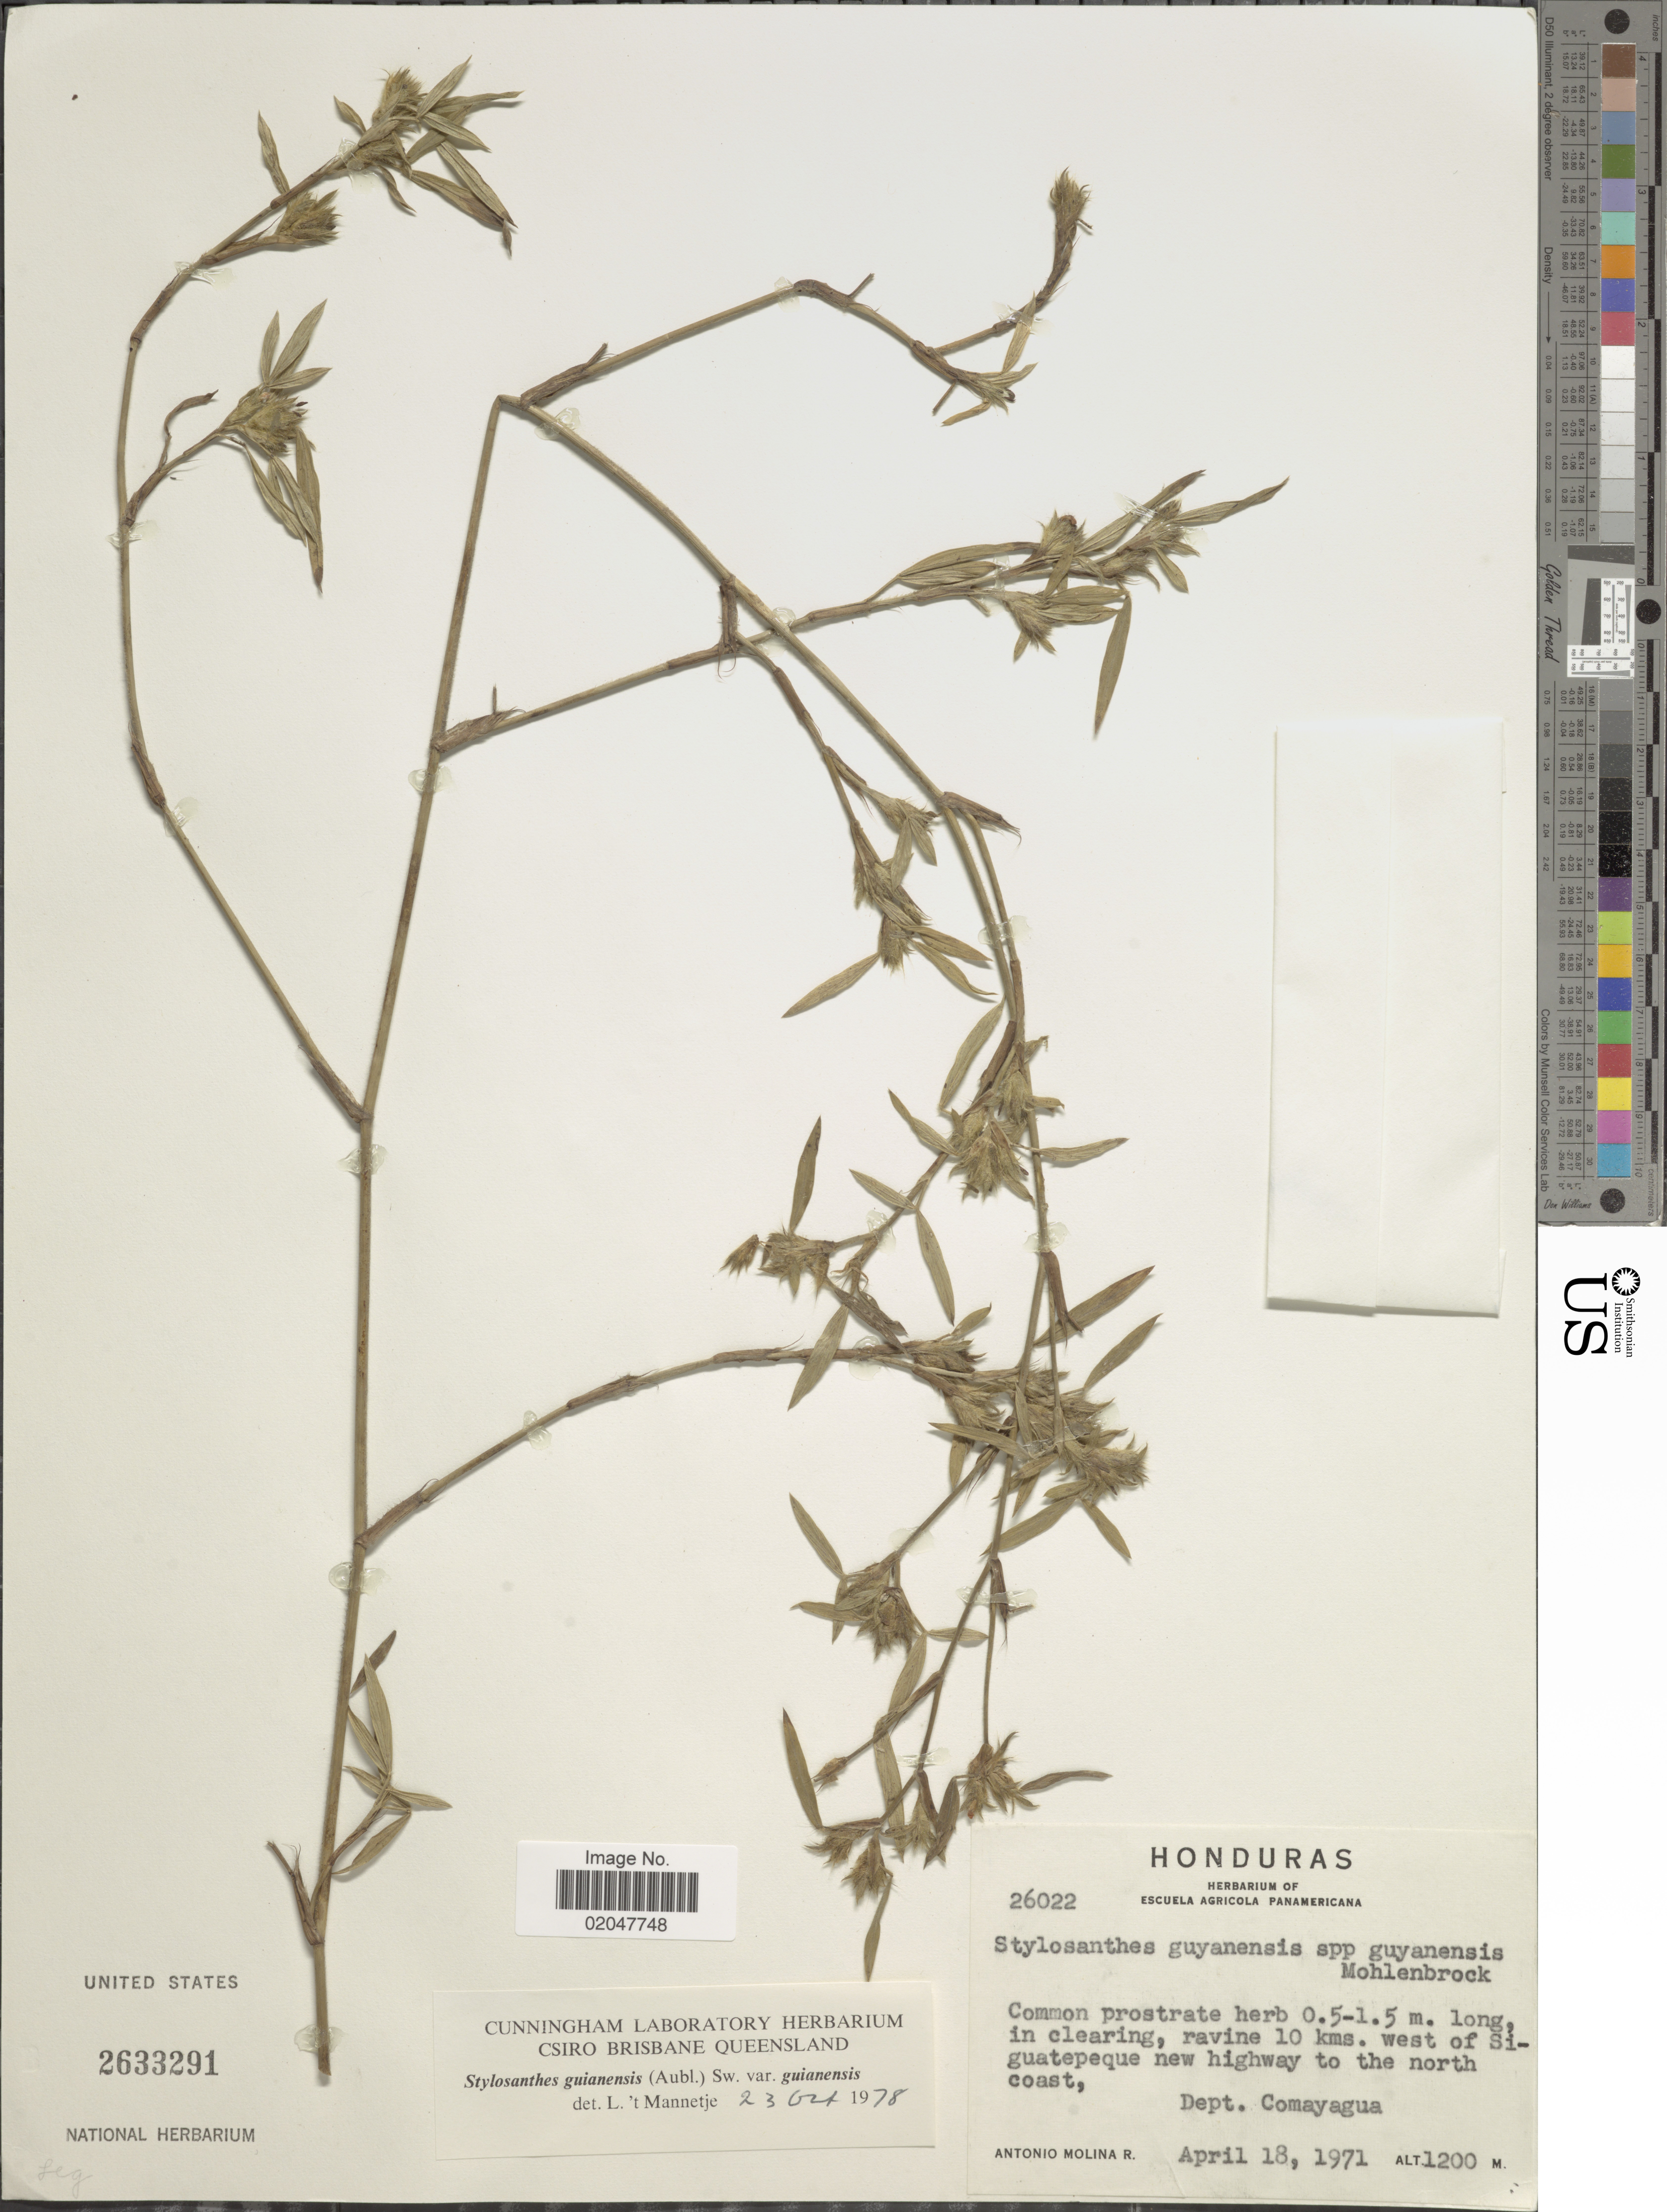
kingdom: Plantae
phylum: Tracheophyta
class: Magnoliopsida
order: Fabales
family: Fabaceae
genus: Stylosanthes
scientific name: Stylosanthes guianensis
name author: (Aubl.) Sw.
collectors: A. Molina R.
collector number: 26022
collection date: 1971-04-18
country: Honduras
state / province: Comayagua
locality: Ravine 10 kms. west of Siguatepeque new highway to the north coast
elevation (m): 1200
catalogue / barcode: US 2633291